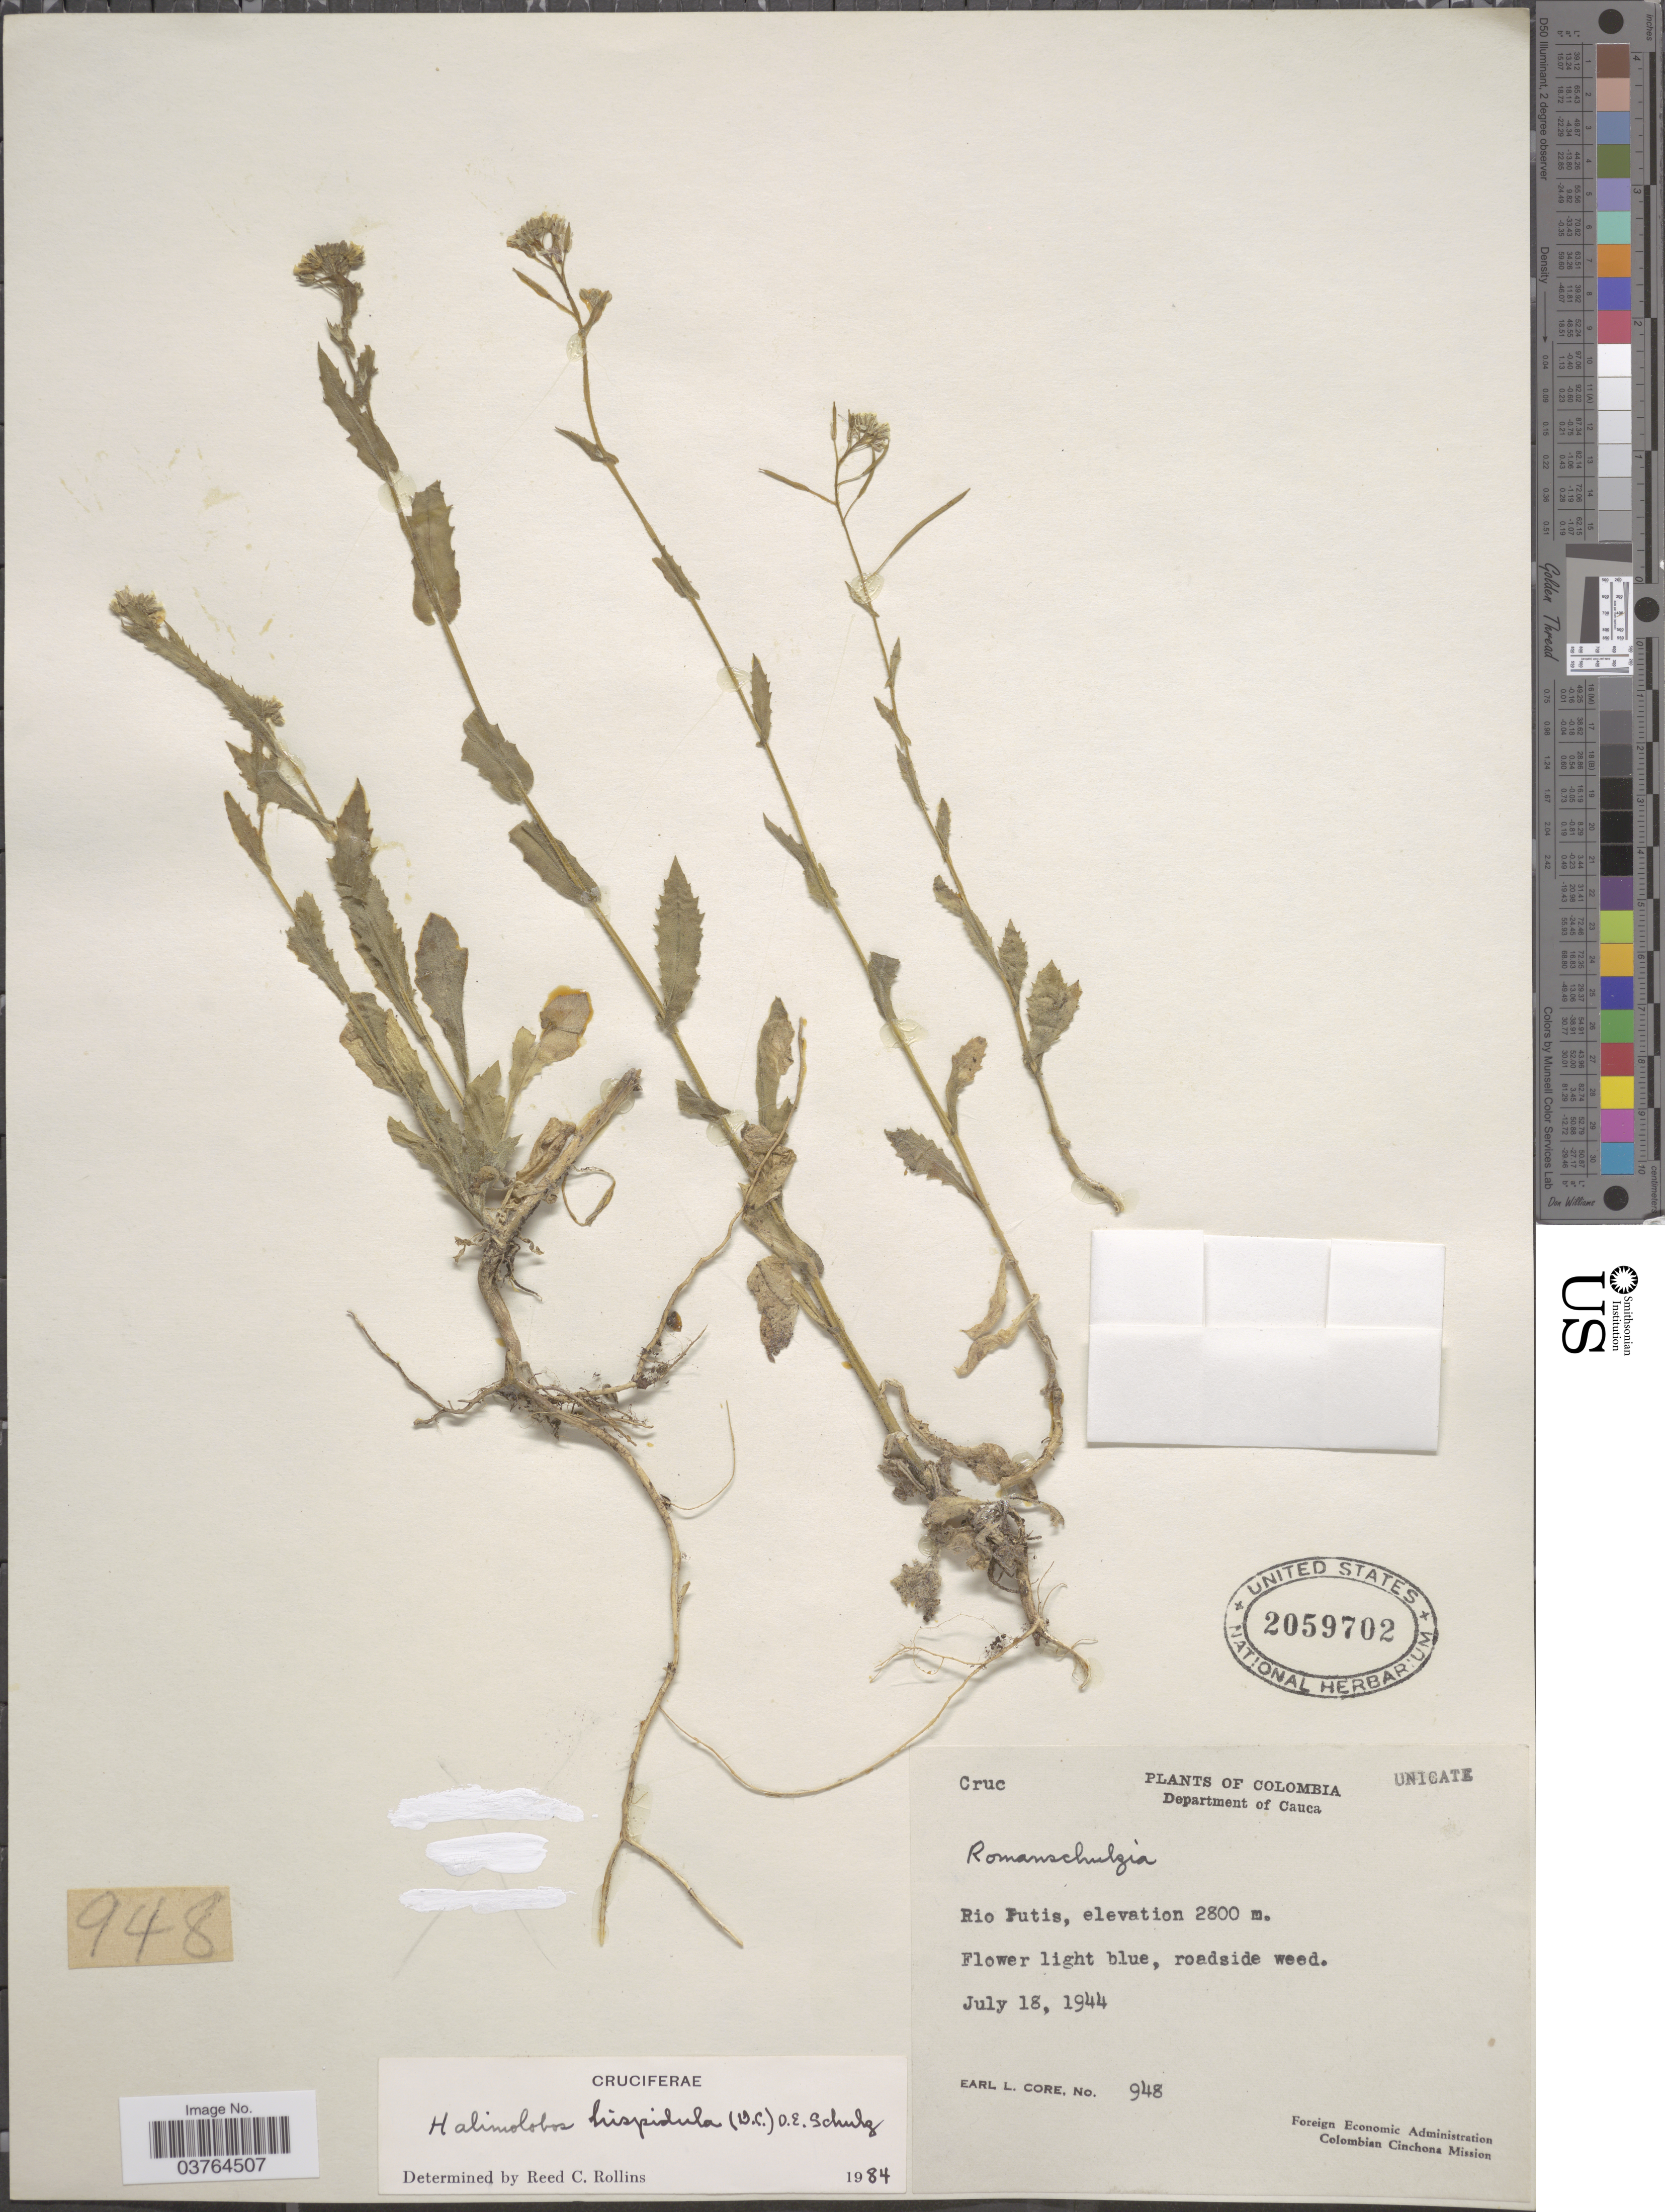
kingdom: Plantae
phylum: Tracheophyta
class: Magnoliopsida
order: Brassicales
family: Brassicaceae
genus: Exhalimolobos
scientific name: Exhalimolobos hispidulus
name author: (DC.) Al-Shehbaz & C.D. Bailey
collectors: E. L. Core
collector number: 948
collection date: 1944-07-18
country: Colombia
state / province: Cauca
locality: Department of Cauca. Rio Putis.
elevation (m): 2800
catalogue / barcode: US 2059702